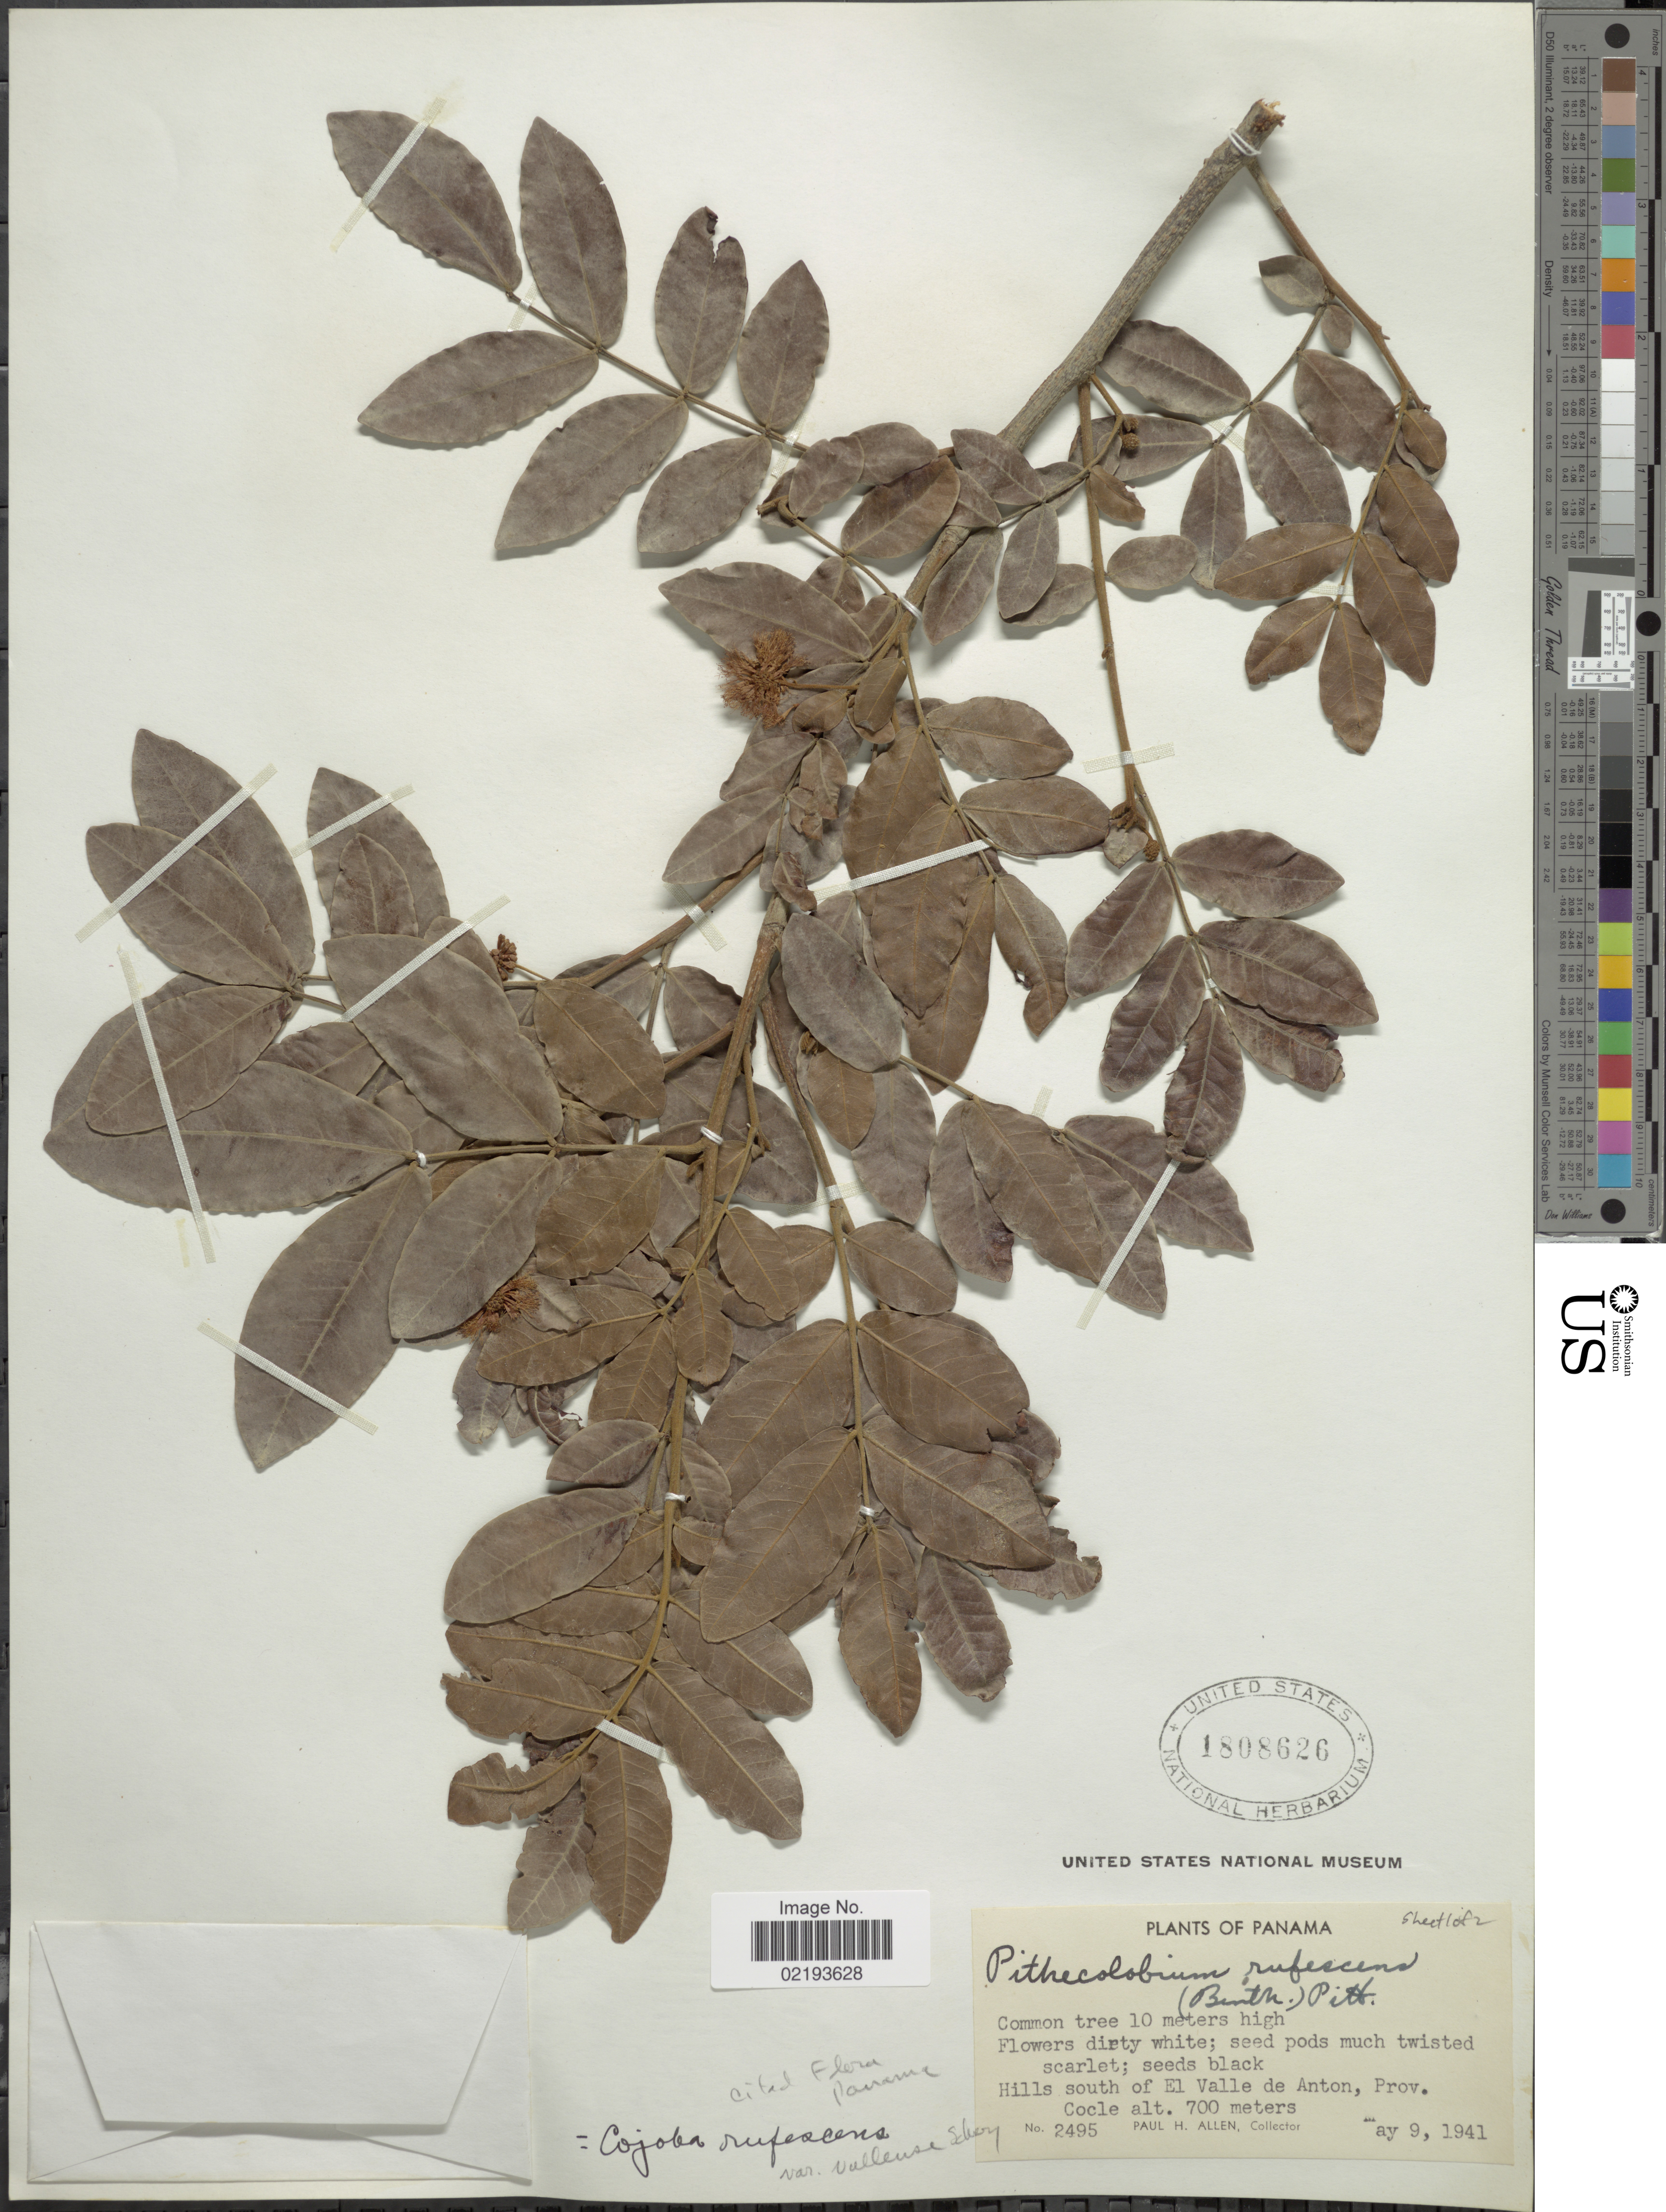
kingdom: Plantae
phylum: Tracheophyta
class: Magnoliopsida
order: Fabales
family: Fabaceae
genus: Cojoba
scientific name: Cojoba rufescens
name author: (Benth.) Britton & Rose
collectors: P. H. Allen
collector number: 2495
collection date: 1941-05-09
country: Panama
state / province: Coclé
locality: Hills south of El Valle de Anton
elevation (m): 700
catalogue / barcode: US 1808626